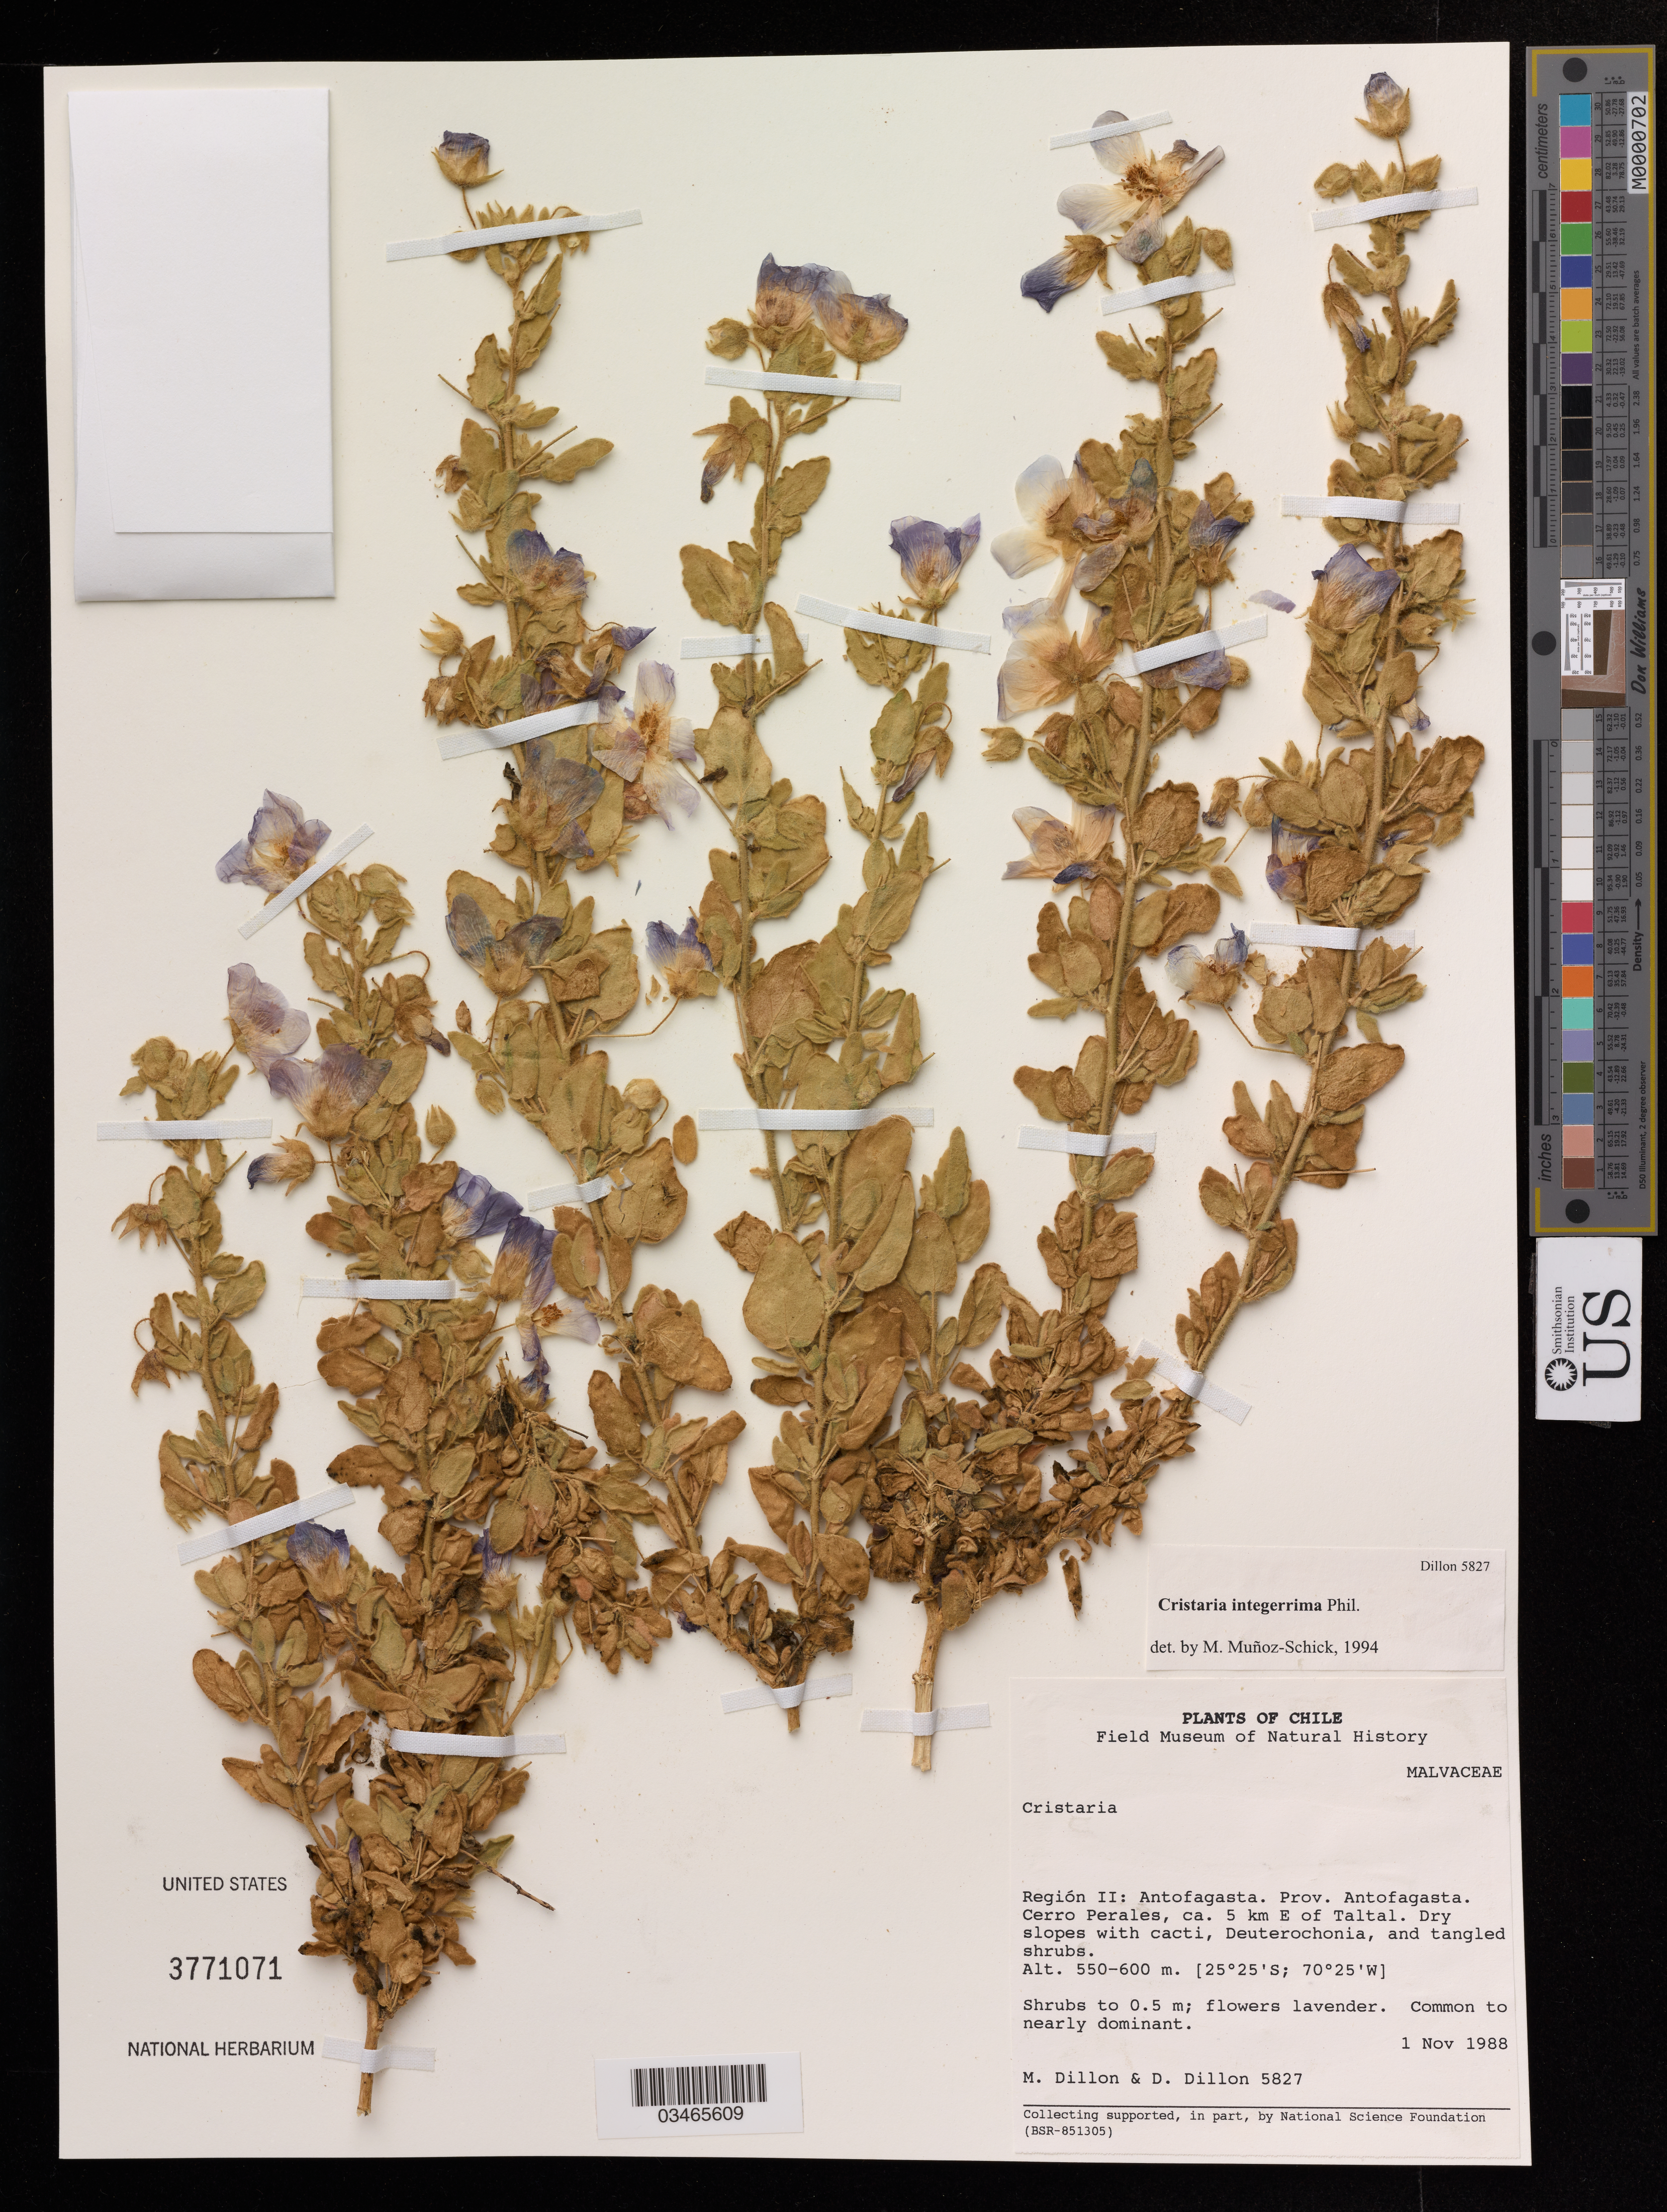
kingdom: Plantae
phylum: Tracheophyta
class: Magnoliopsida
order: Malvales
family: Malvaceae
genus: Cristaria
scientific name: Cristaria integerrima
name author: Phil.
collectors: D. Dillon & M. O. Dillon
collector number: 5827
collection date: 1988-11-01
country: Chile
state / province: Antofagasta (II)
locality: Cerro Perales, ca. 5 km E of Taltal.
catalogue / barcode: US 3771071